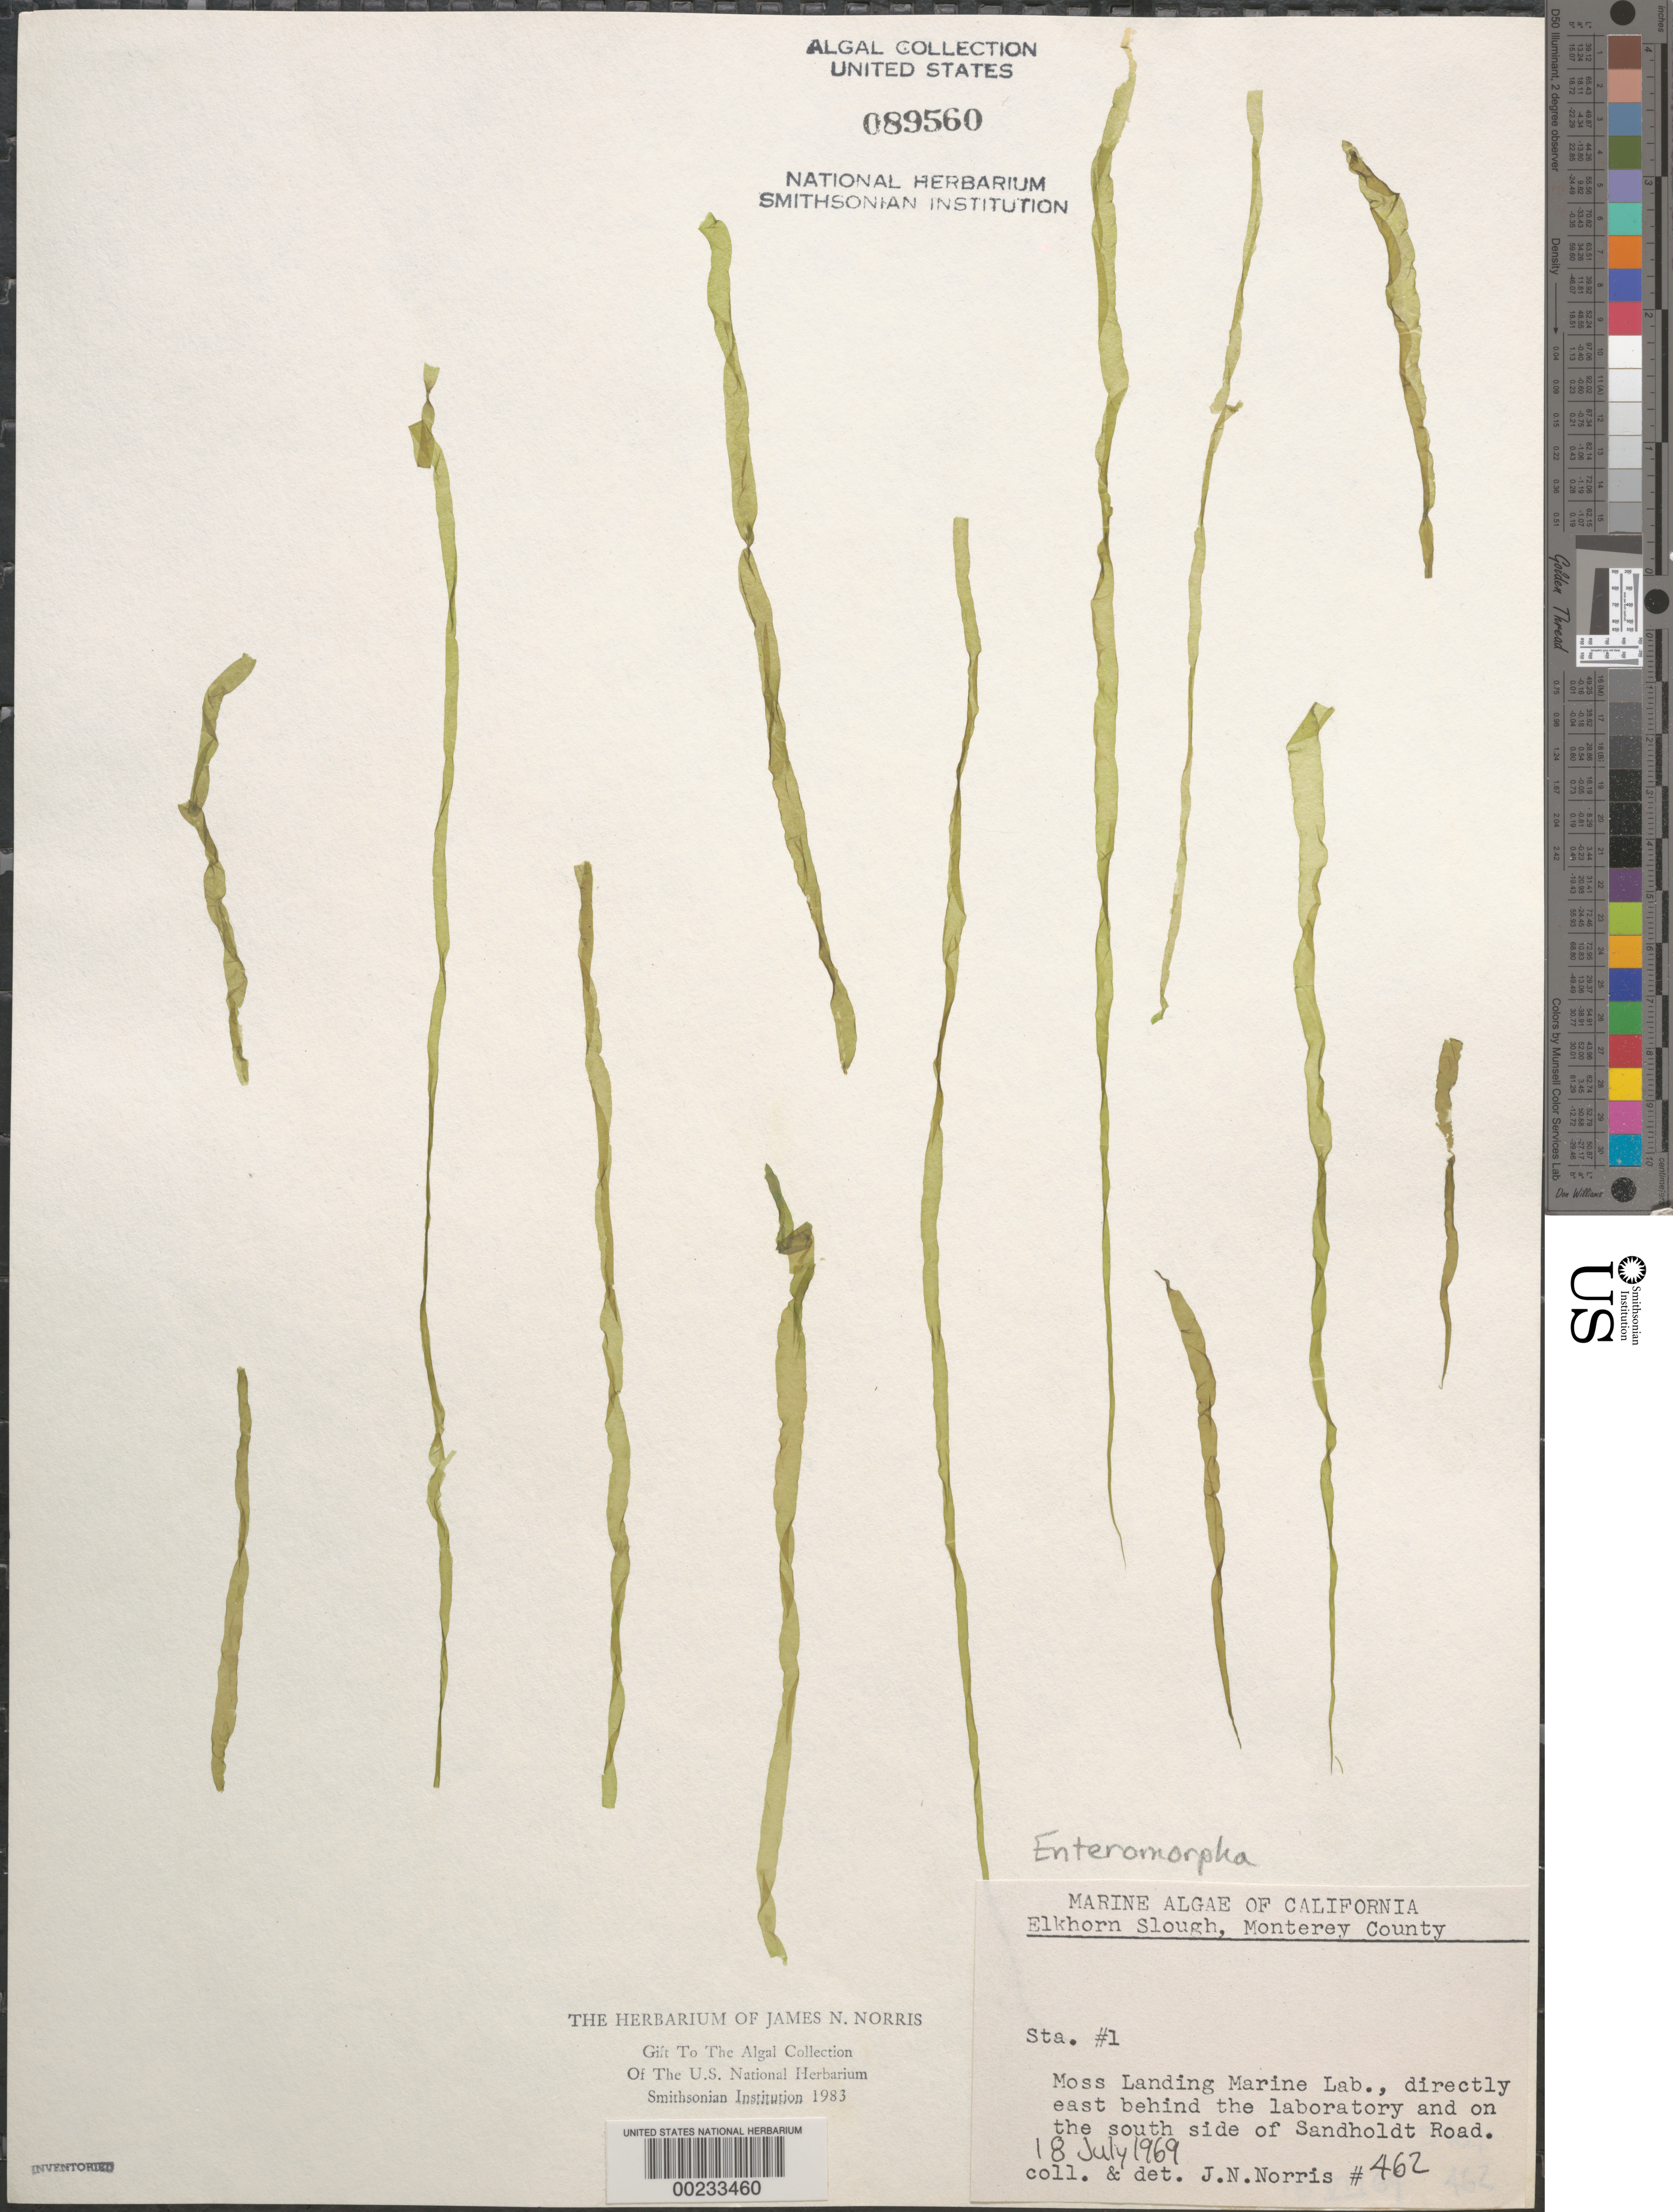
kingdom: Plantae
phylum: Chlorophyta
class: Ulvophyceae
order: Ulvales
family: Ulvaceae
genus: Ulva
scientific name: Ulva sp.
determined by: Algae name updating Project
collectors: J. N. Norris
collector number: JN-462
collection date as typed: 18 Jul 1969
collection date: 1969-07-18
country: United States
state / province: California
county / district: Monterey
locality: Elkhorn Slough, Moss Landing Marine Laboratory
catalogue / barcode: US 89560